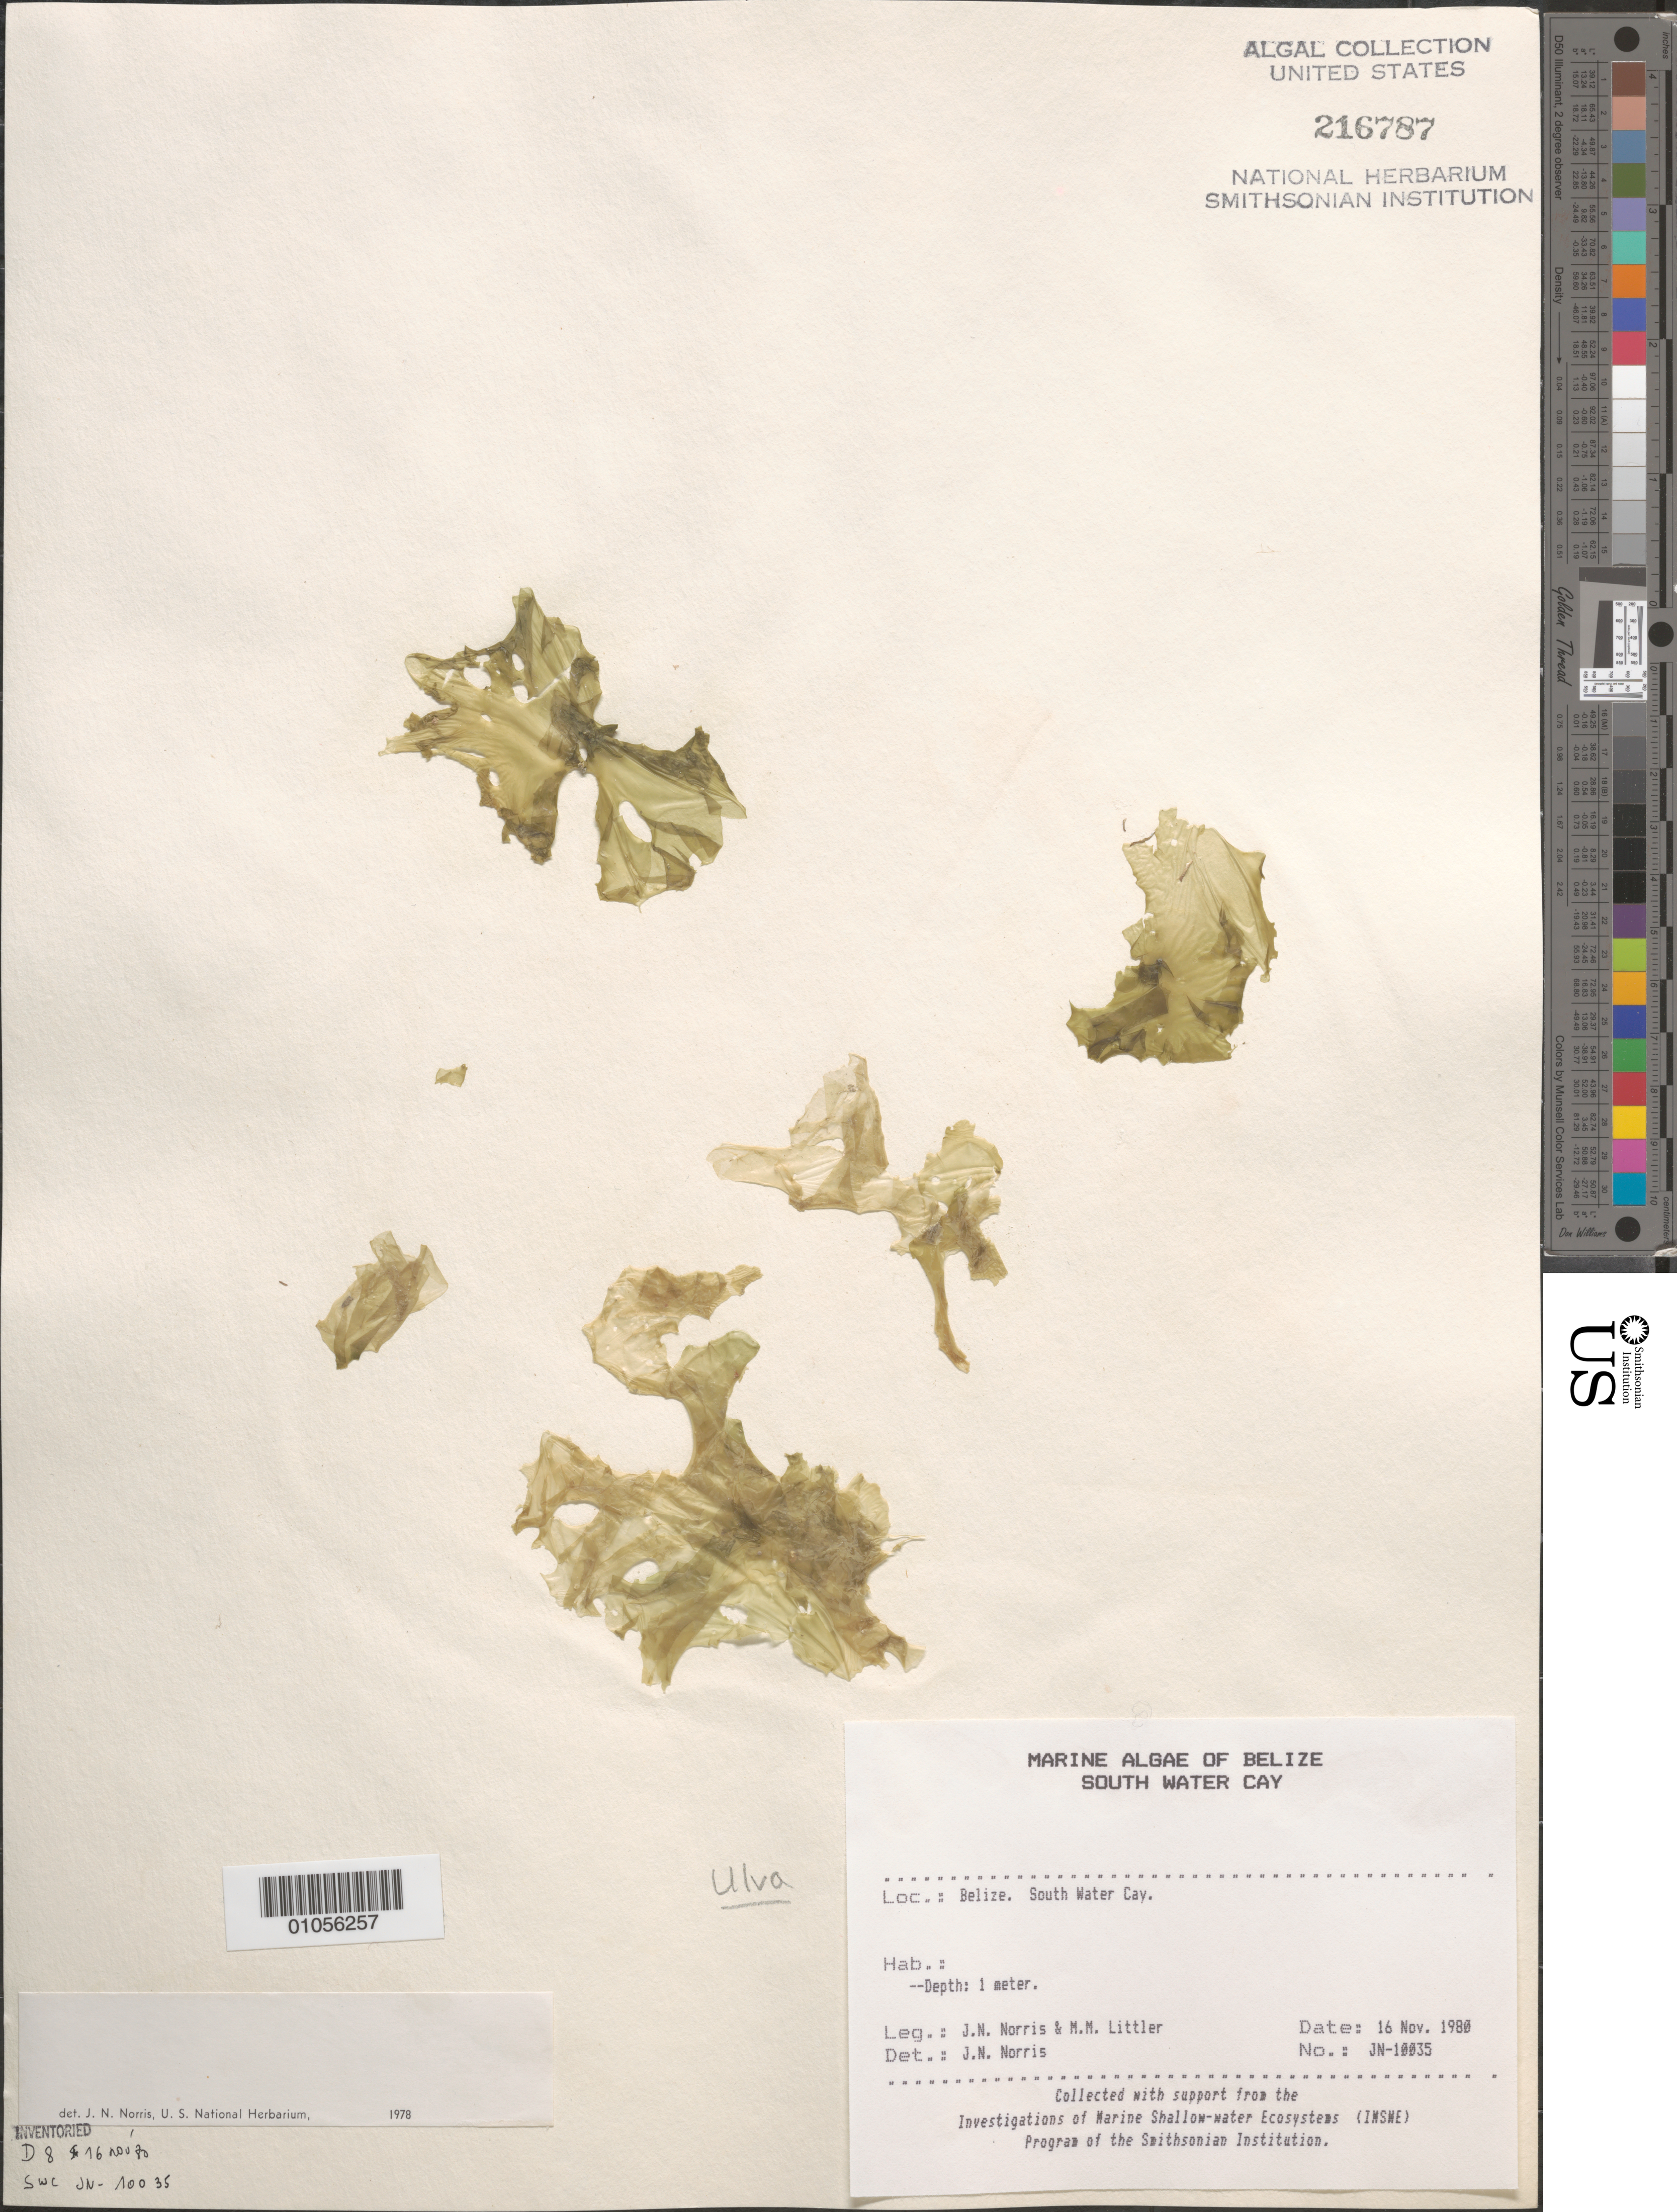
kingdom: Plantae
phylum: Chlorophyta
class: Ulvophyceae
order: Ulvales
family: Ulvaceae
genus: Ulva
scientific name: Ulva sp.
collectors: J. N. Norris & M. M. Littler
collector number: JN-10035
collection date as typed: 16 Nov 1980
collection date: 1980-11-16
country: Belize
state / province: Stann Creek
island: South Water Cay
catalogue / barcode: US 216787